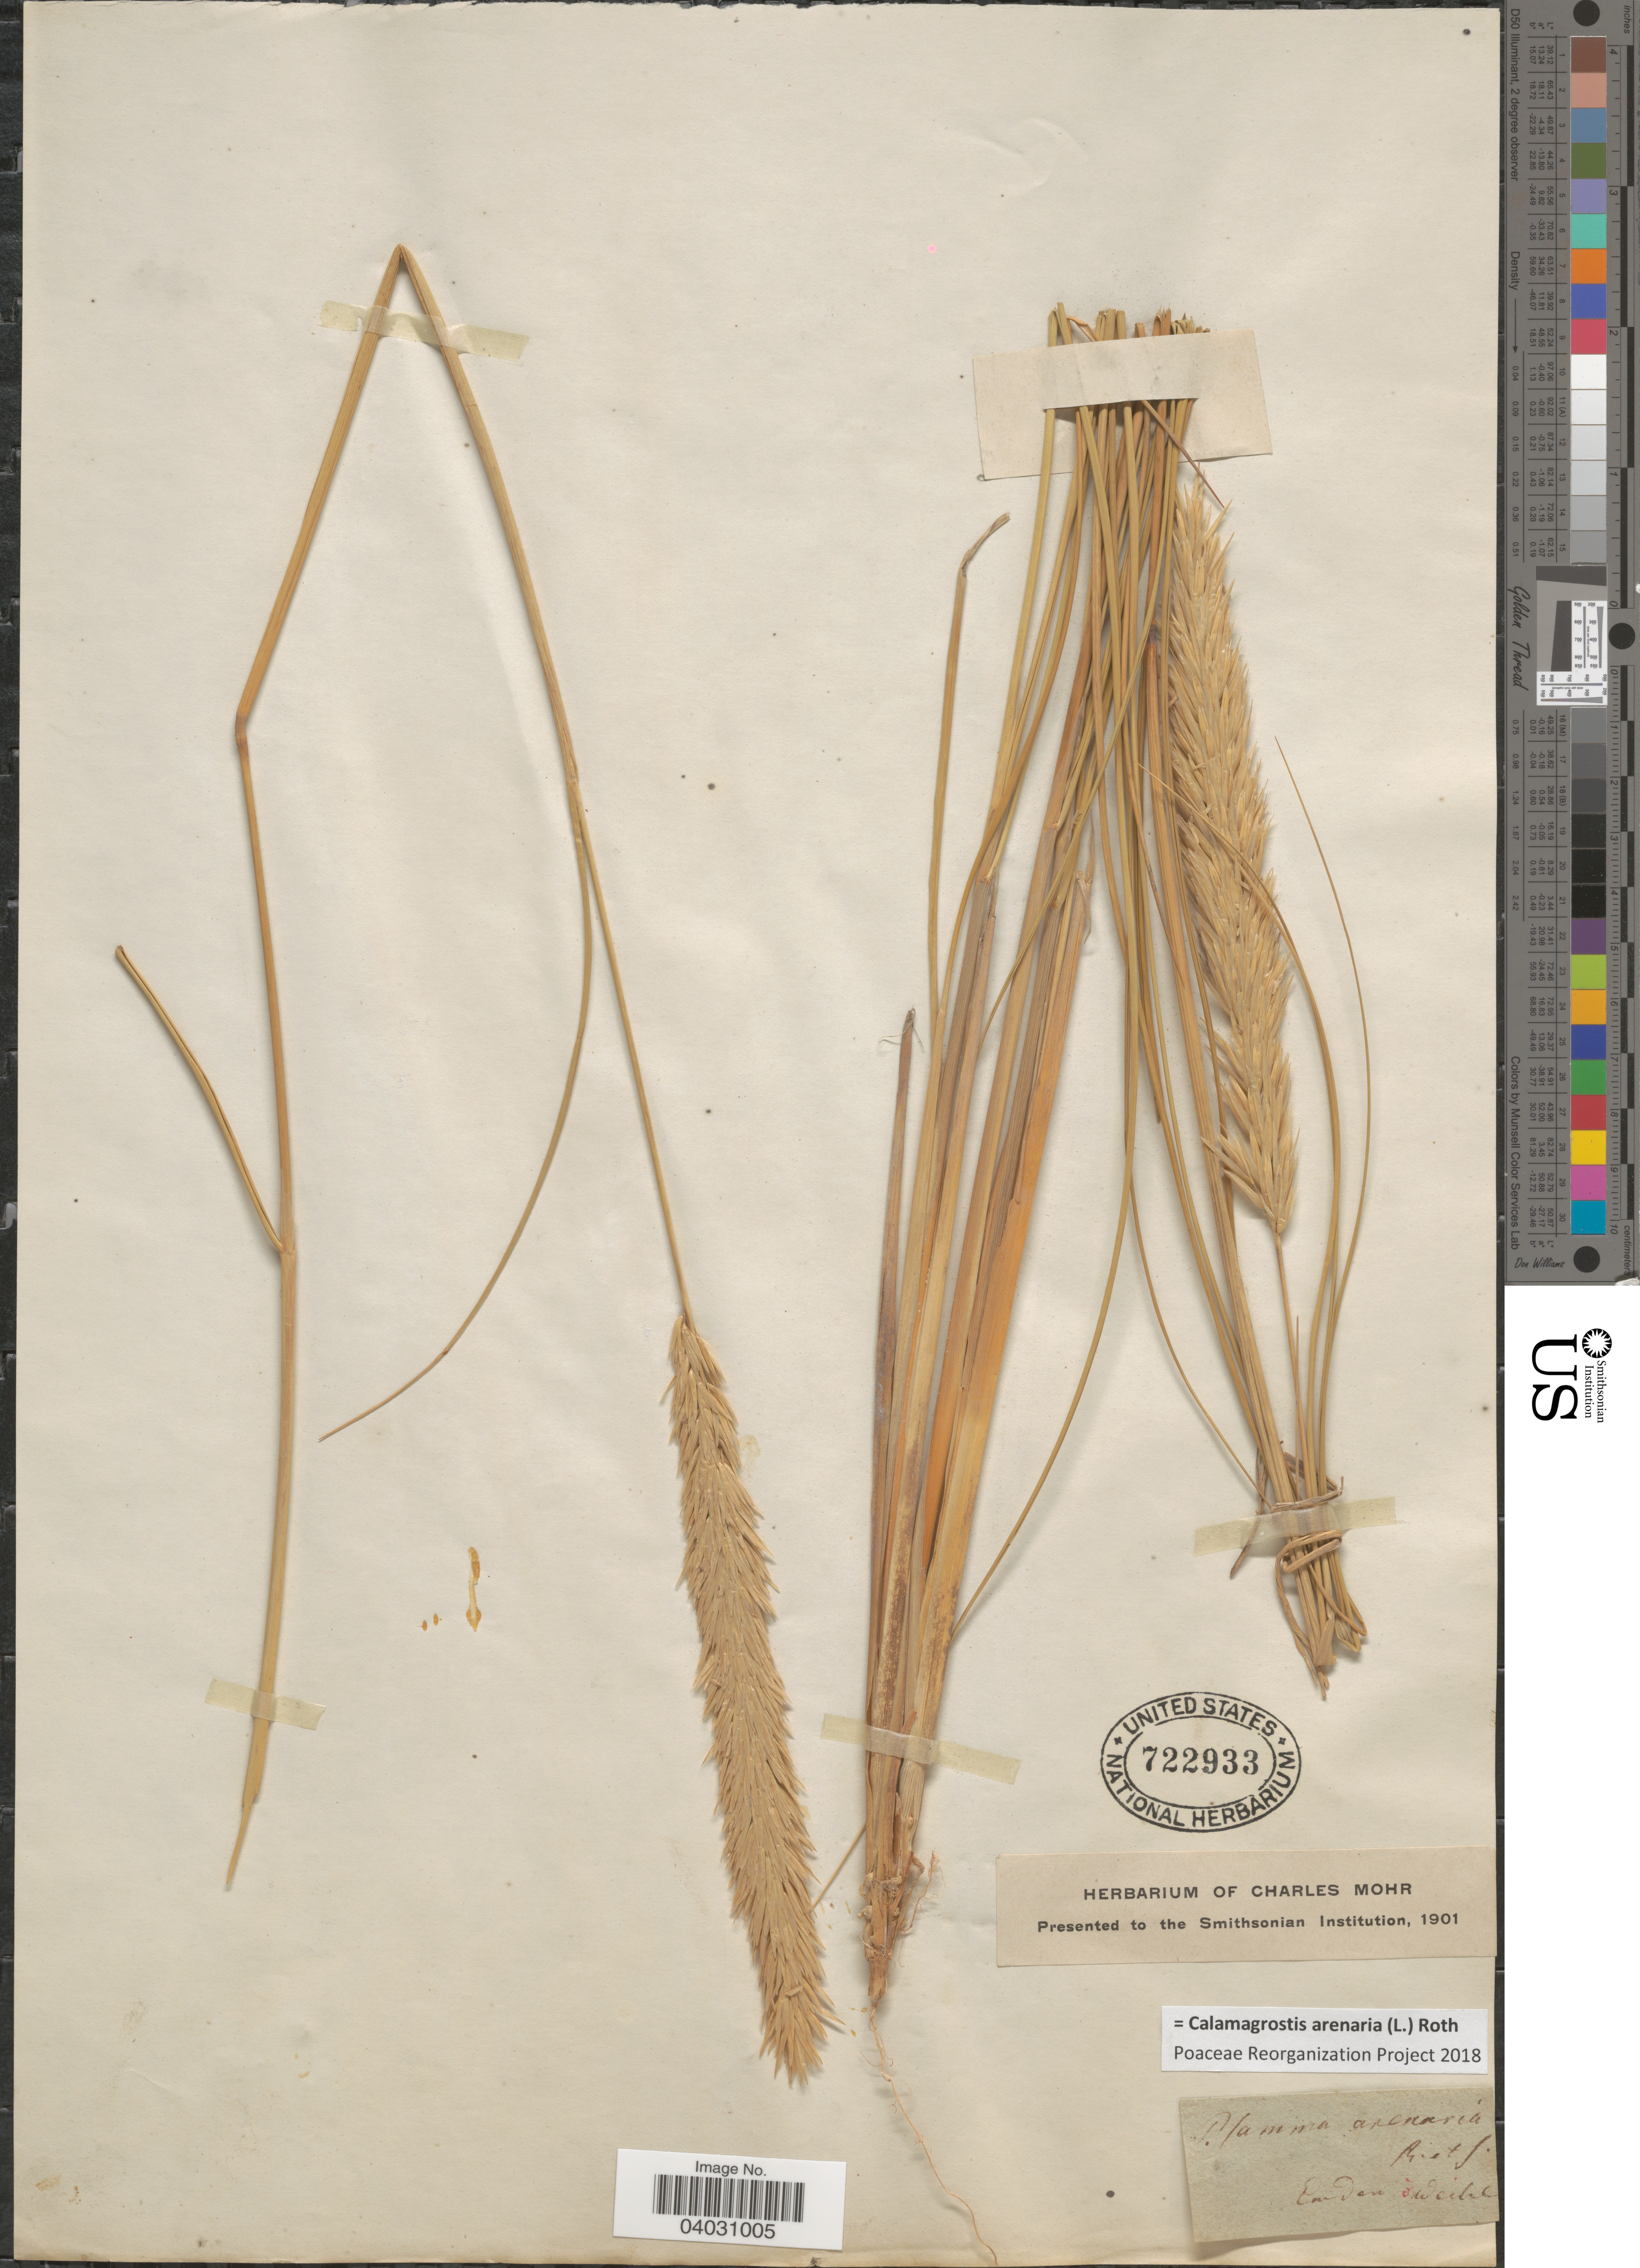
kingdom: Plantae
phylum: Tracheophyta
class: Liliopsida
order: Poales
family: Poaceae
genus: Calamagrostis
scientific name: Calamagrostis arenaria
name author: (L.) Roth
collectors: Weihe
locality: Emden [interpreted].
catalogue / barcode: US 722933